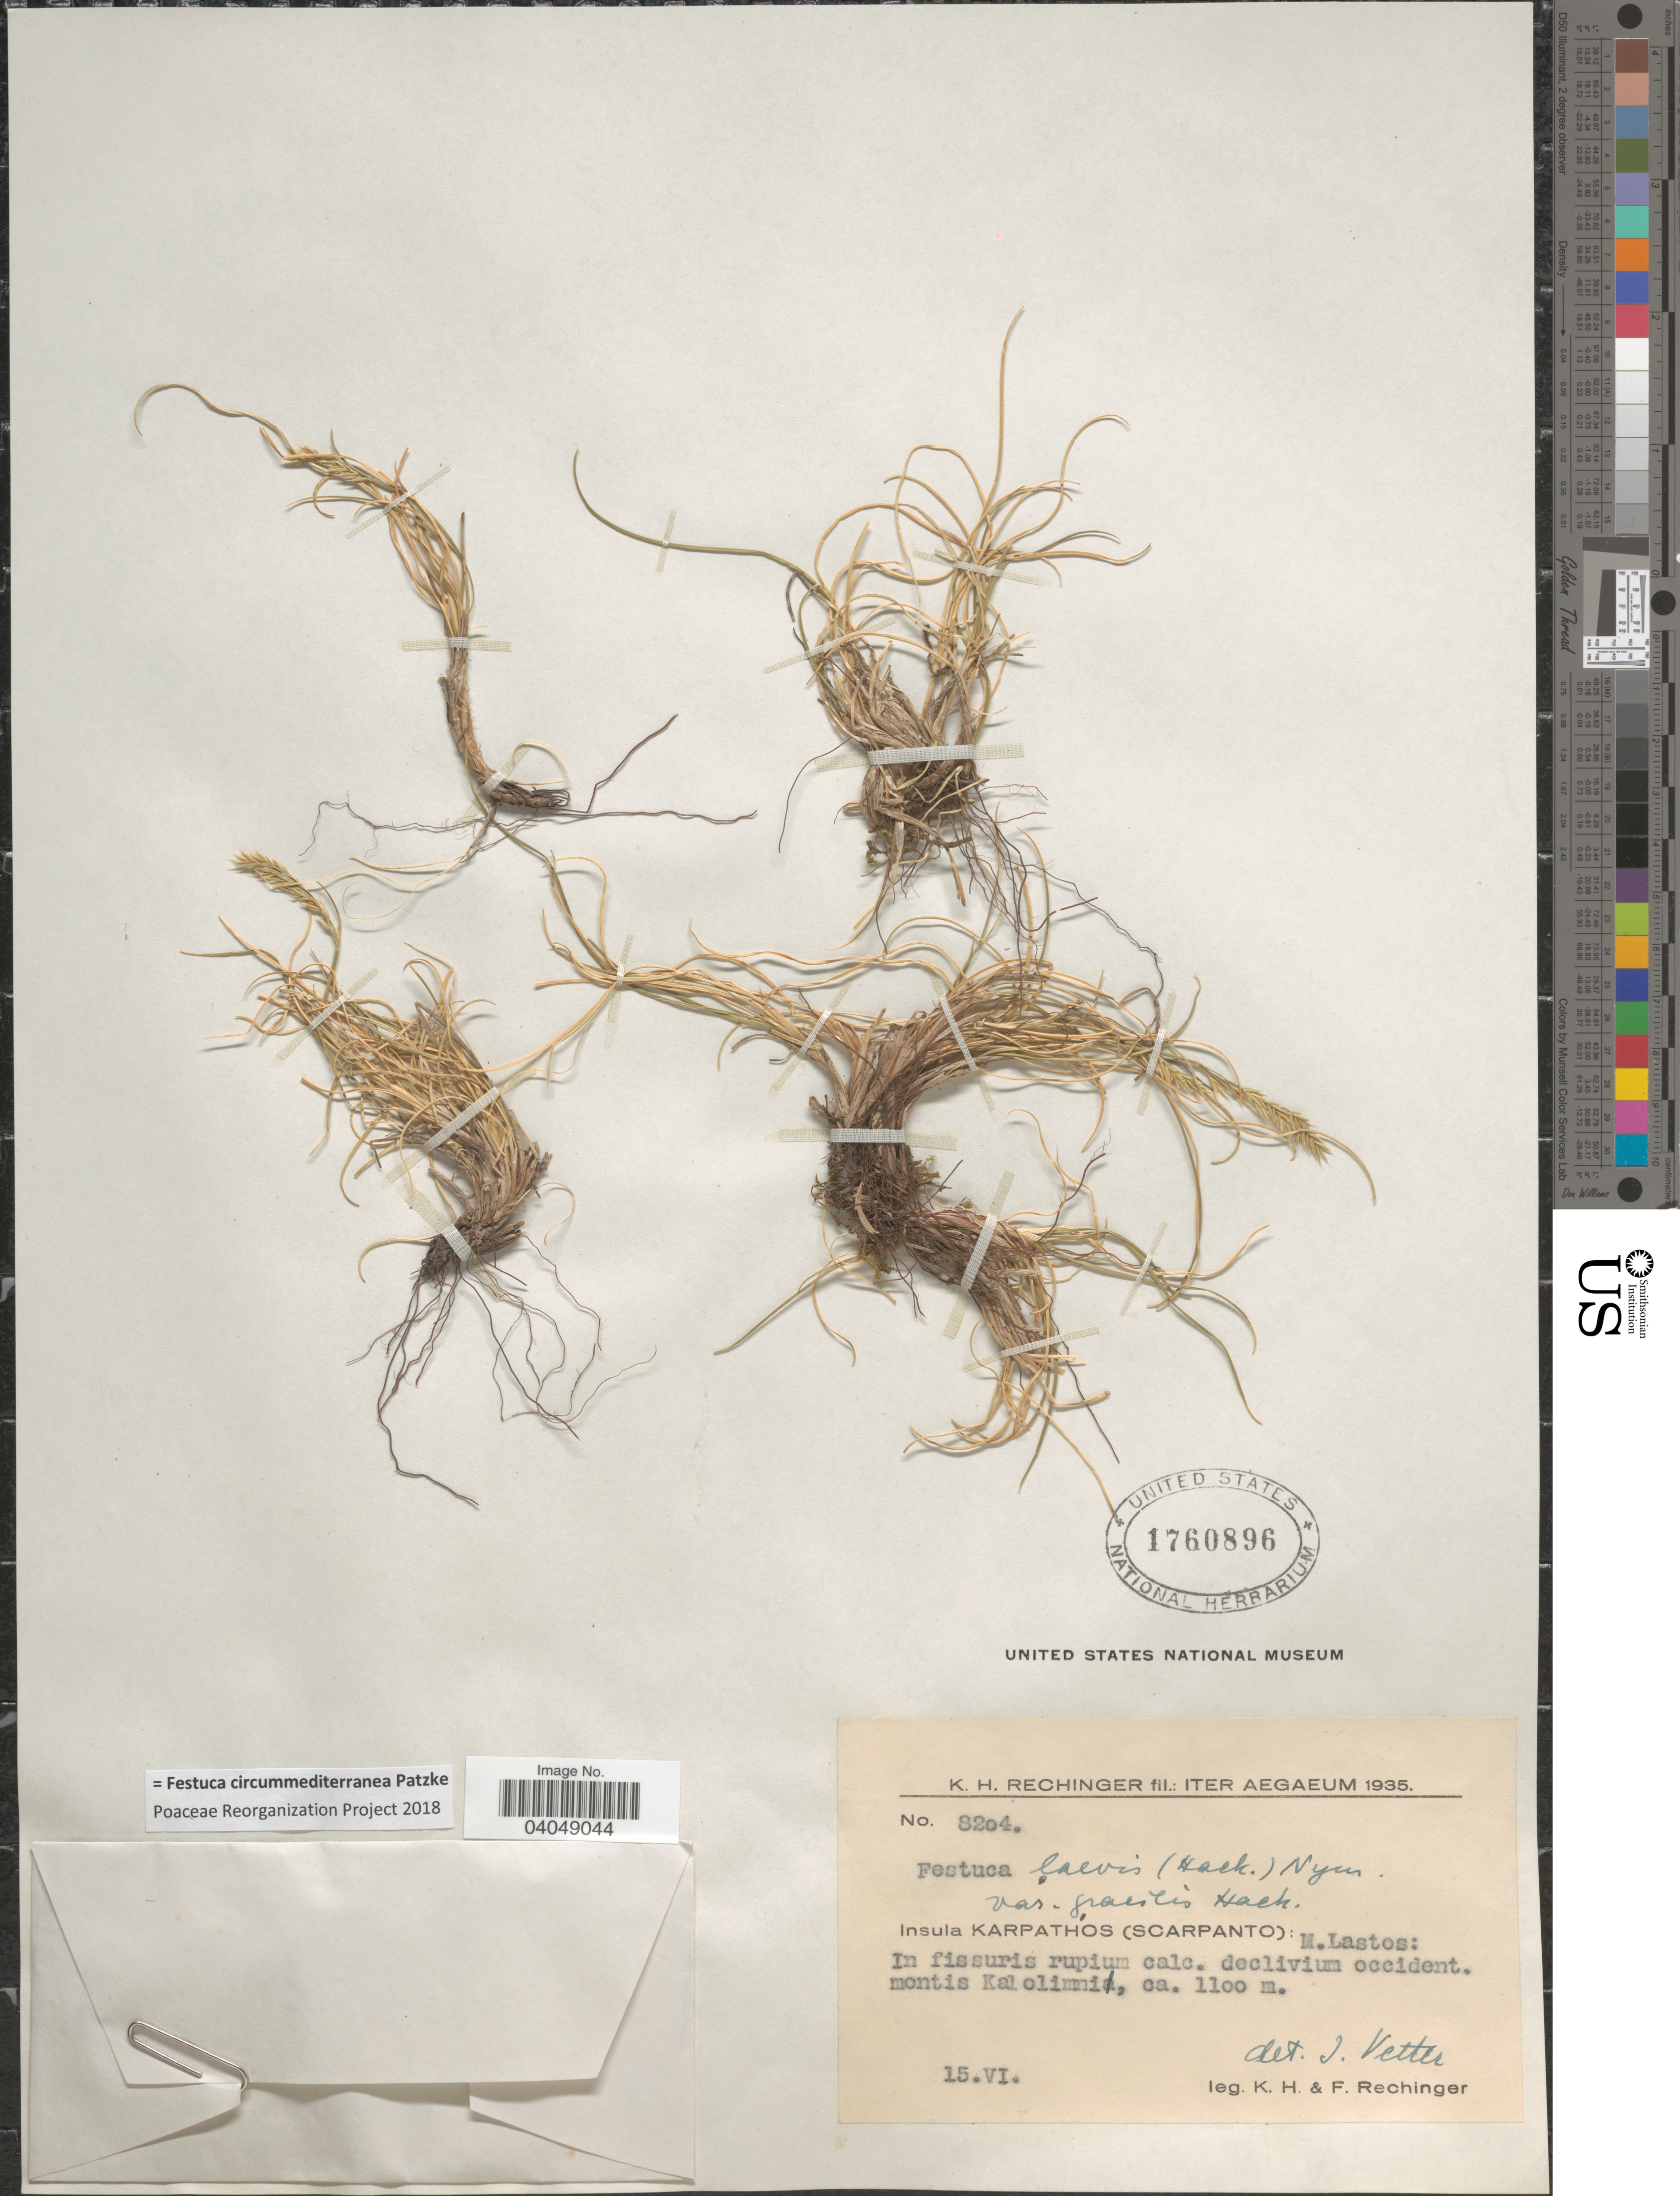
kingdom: Plantae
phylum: Tracheophyta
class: Liliopsida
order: Poales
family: Poaceae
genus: Festuca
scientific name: Festuca circummediterranea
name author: Patzke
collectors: K. H. Rechinger & F. Rechinger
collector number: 8204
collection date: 1935-06-15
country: Greece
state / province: South Aegean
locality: Insula Karpathos (Scarpanto): M. Lastos: In fissuris rupium calc. declivium occident. montis Kalolimia.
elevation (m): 1100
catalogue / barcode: US 1760896